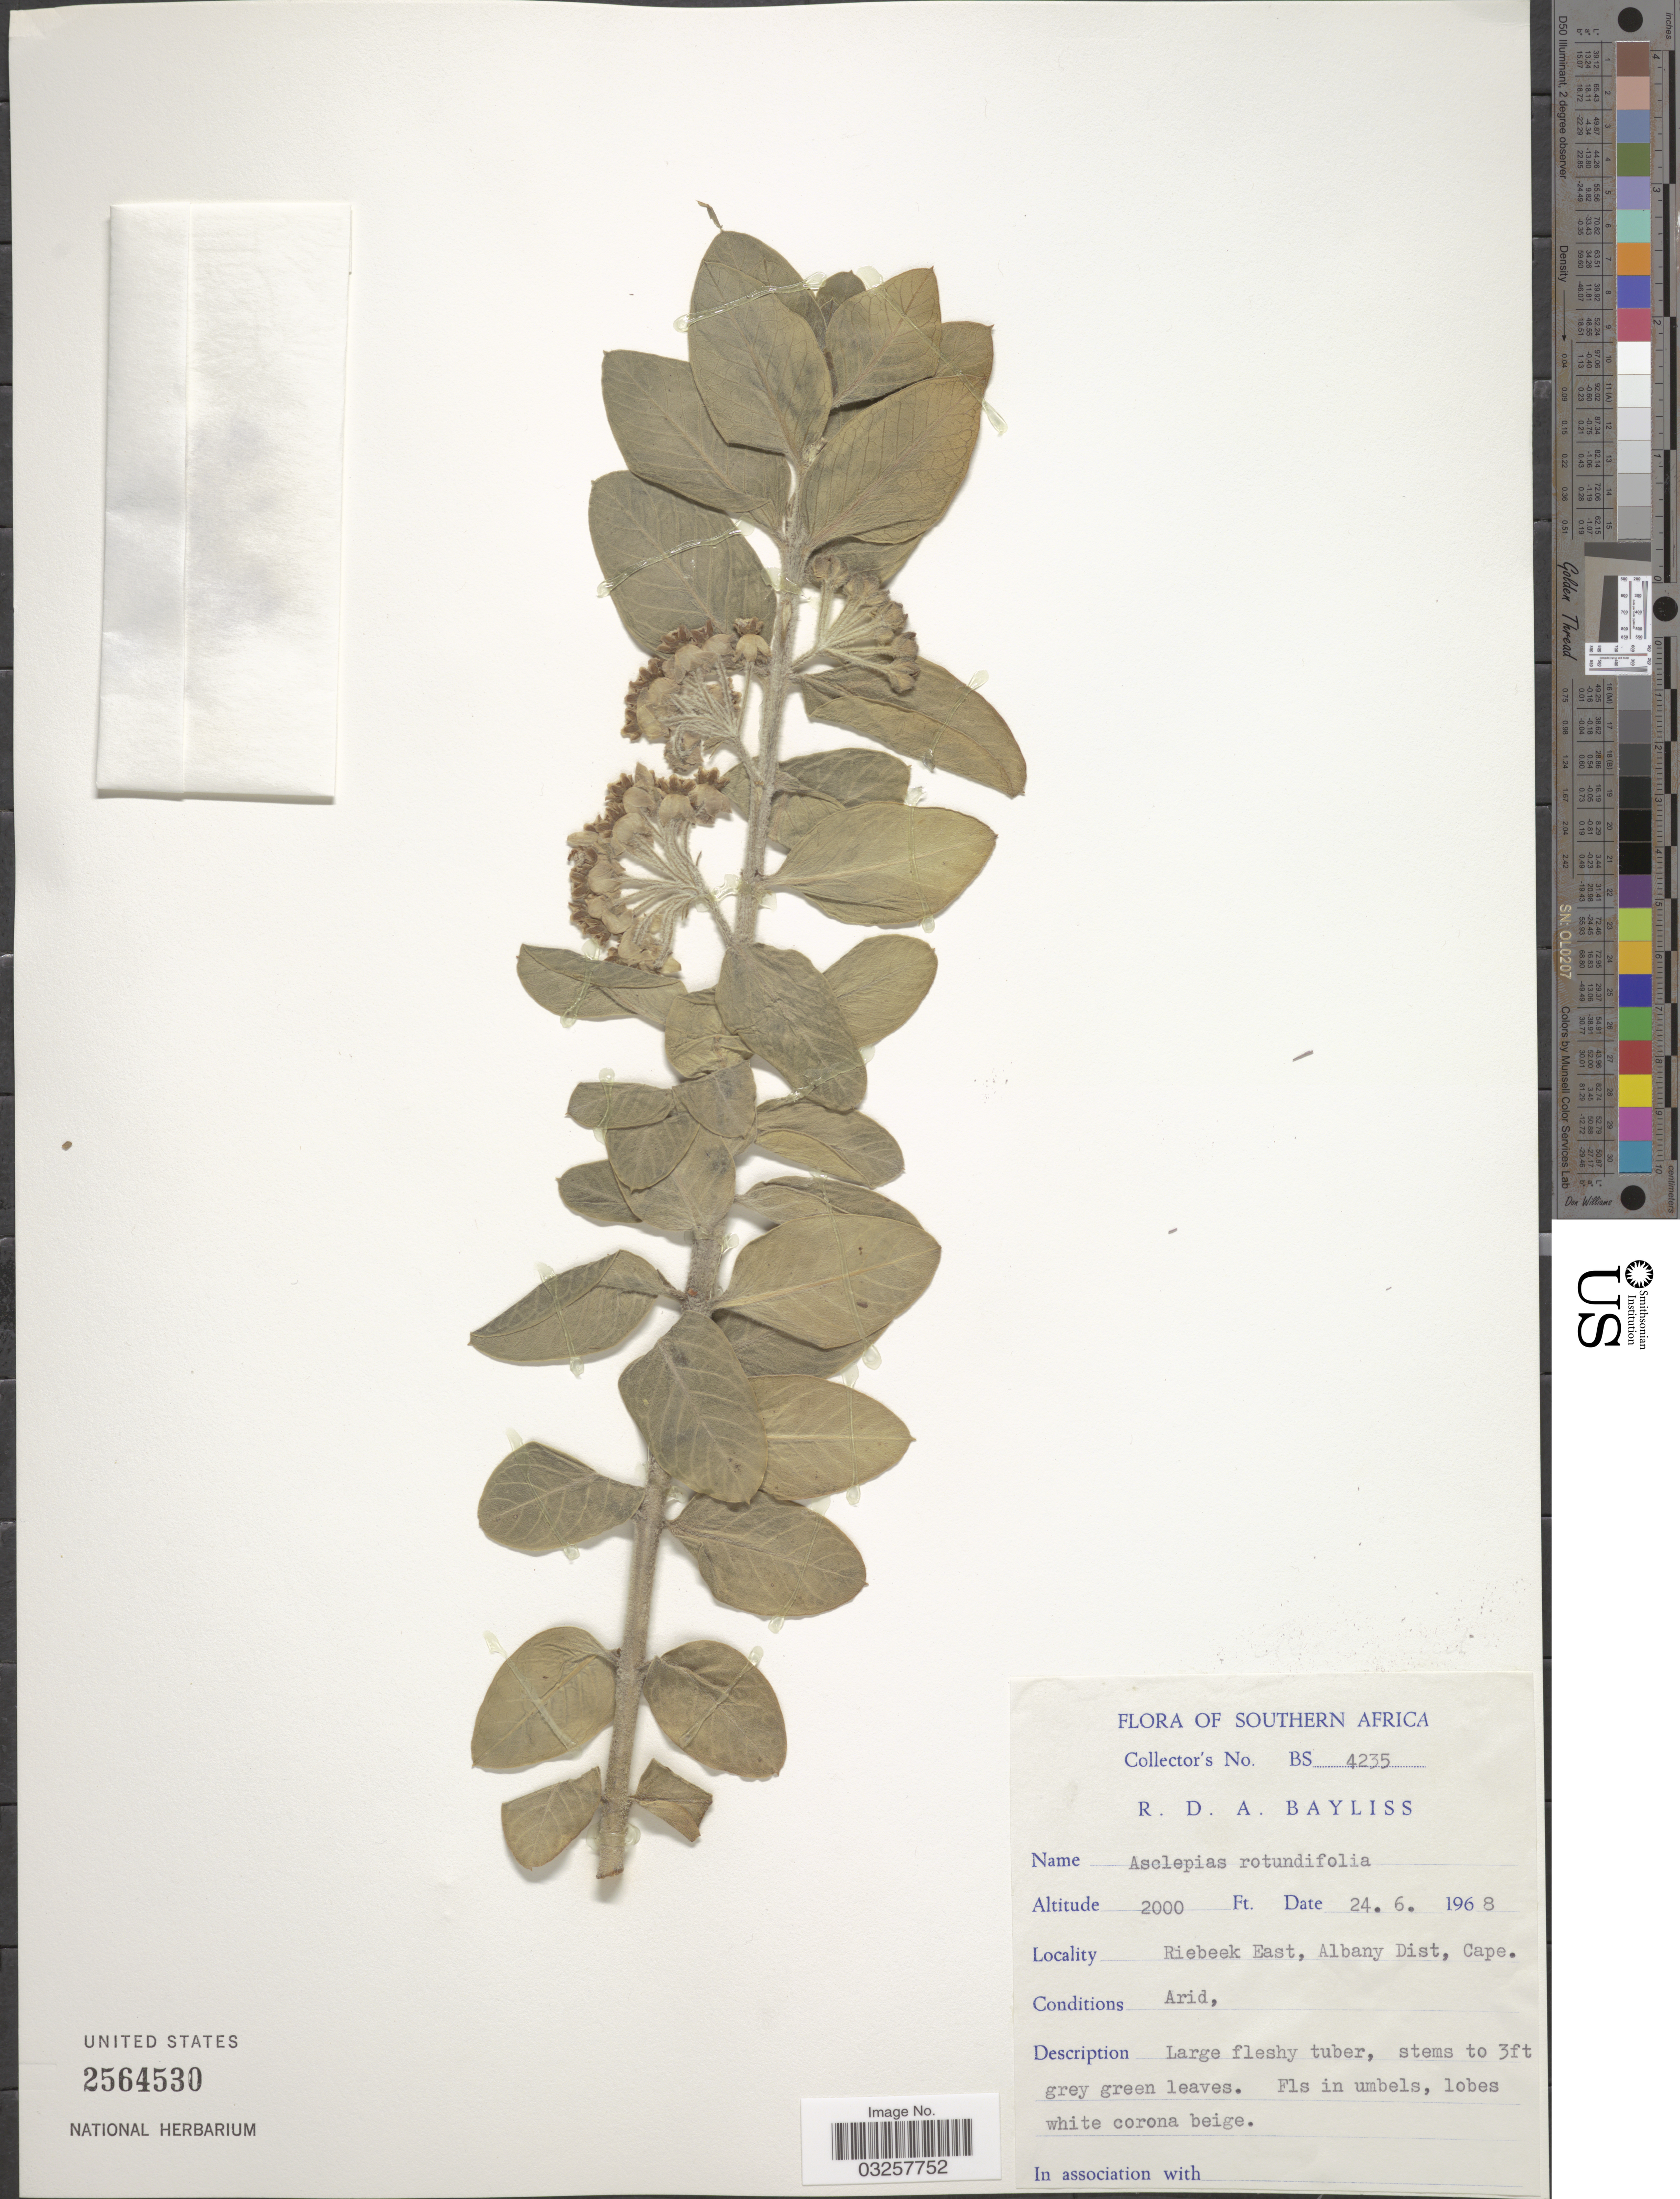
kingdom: Plantae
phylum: Tracheophyta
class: Magnoliopsida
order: Gentianales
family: Apocynaceae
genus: Asclepias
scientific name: Asclepias rotundifolia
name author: Mill.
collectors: R. Bayliss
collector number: BS4235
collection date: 1968-06-24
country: South Africa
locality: Southern Africa. Riebeek East, Albany Dist, Cape.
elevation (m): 610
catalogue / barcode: US 2564530